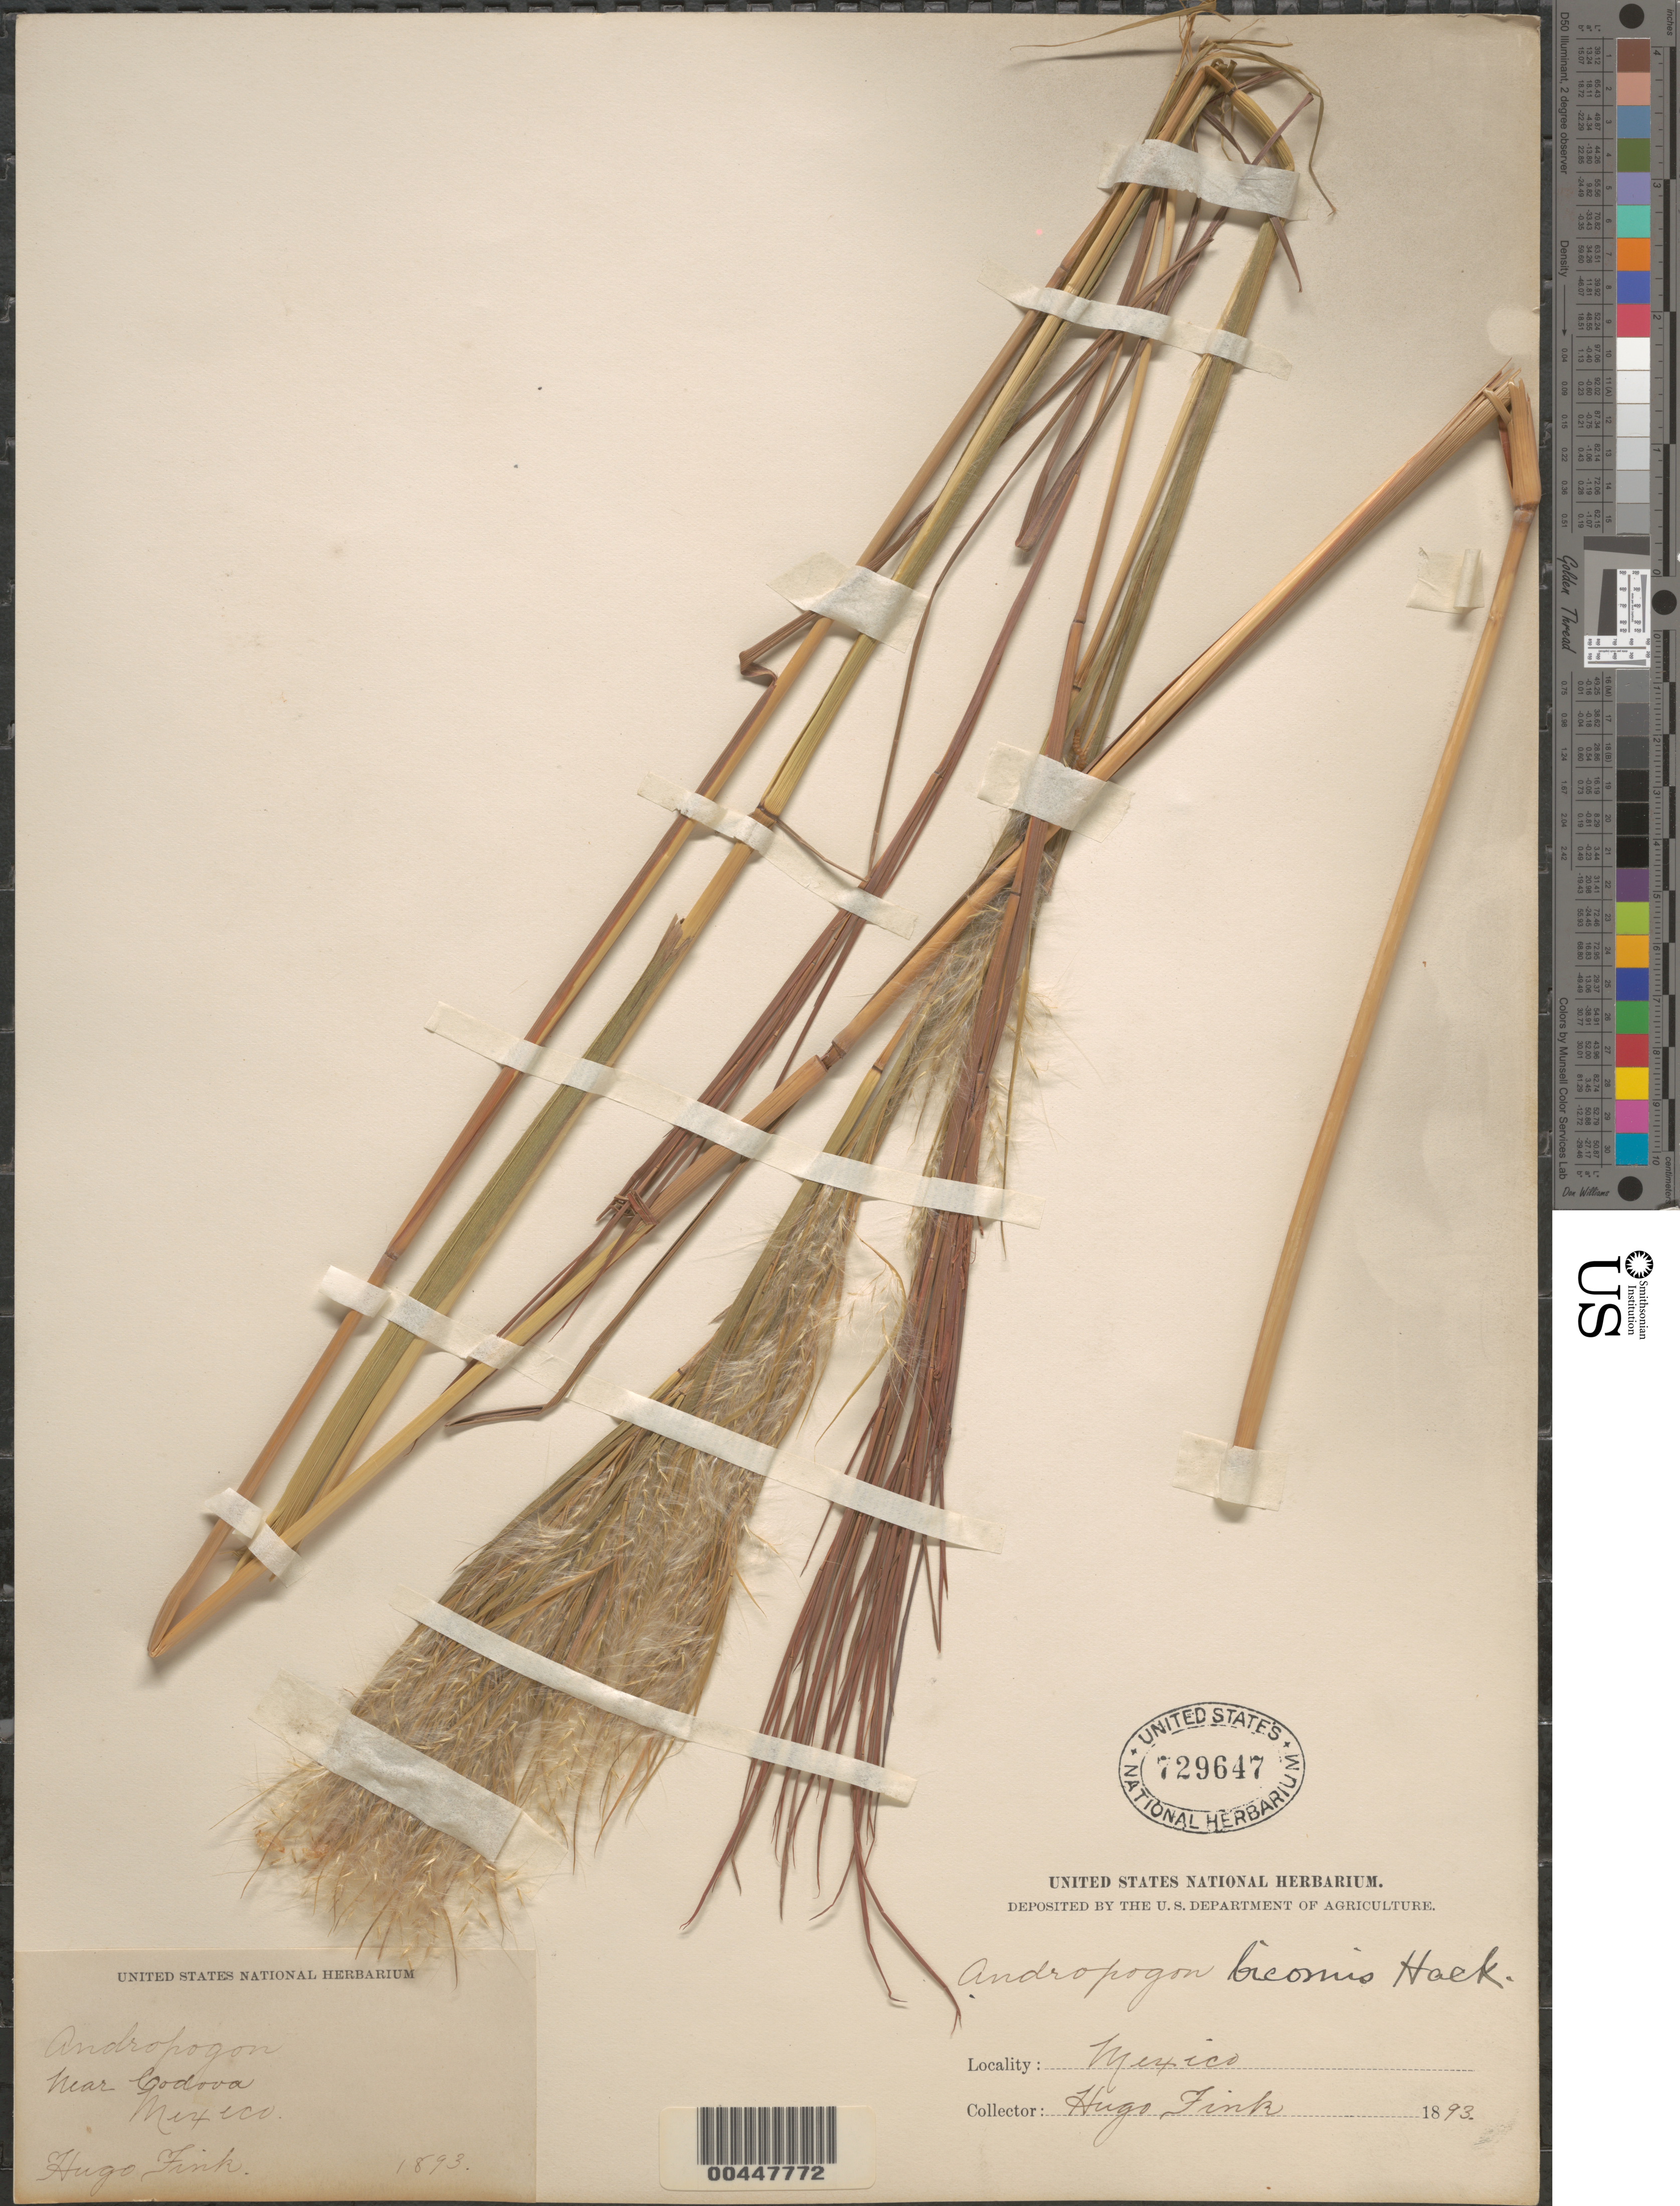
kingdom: Plantae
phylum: Tracheophyta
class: Liliopsida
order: Poales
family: Poaceae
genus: Andropogon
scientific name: Andropogon glomeratus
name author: (Walter) Britton, Stearns & Poggenb.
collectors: H. Fink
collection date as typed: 1893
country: Mexico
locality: Near Codova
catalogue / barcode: US 729647